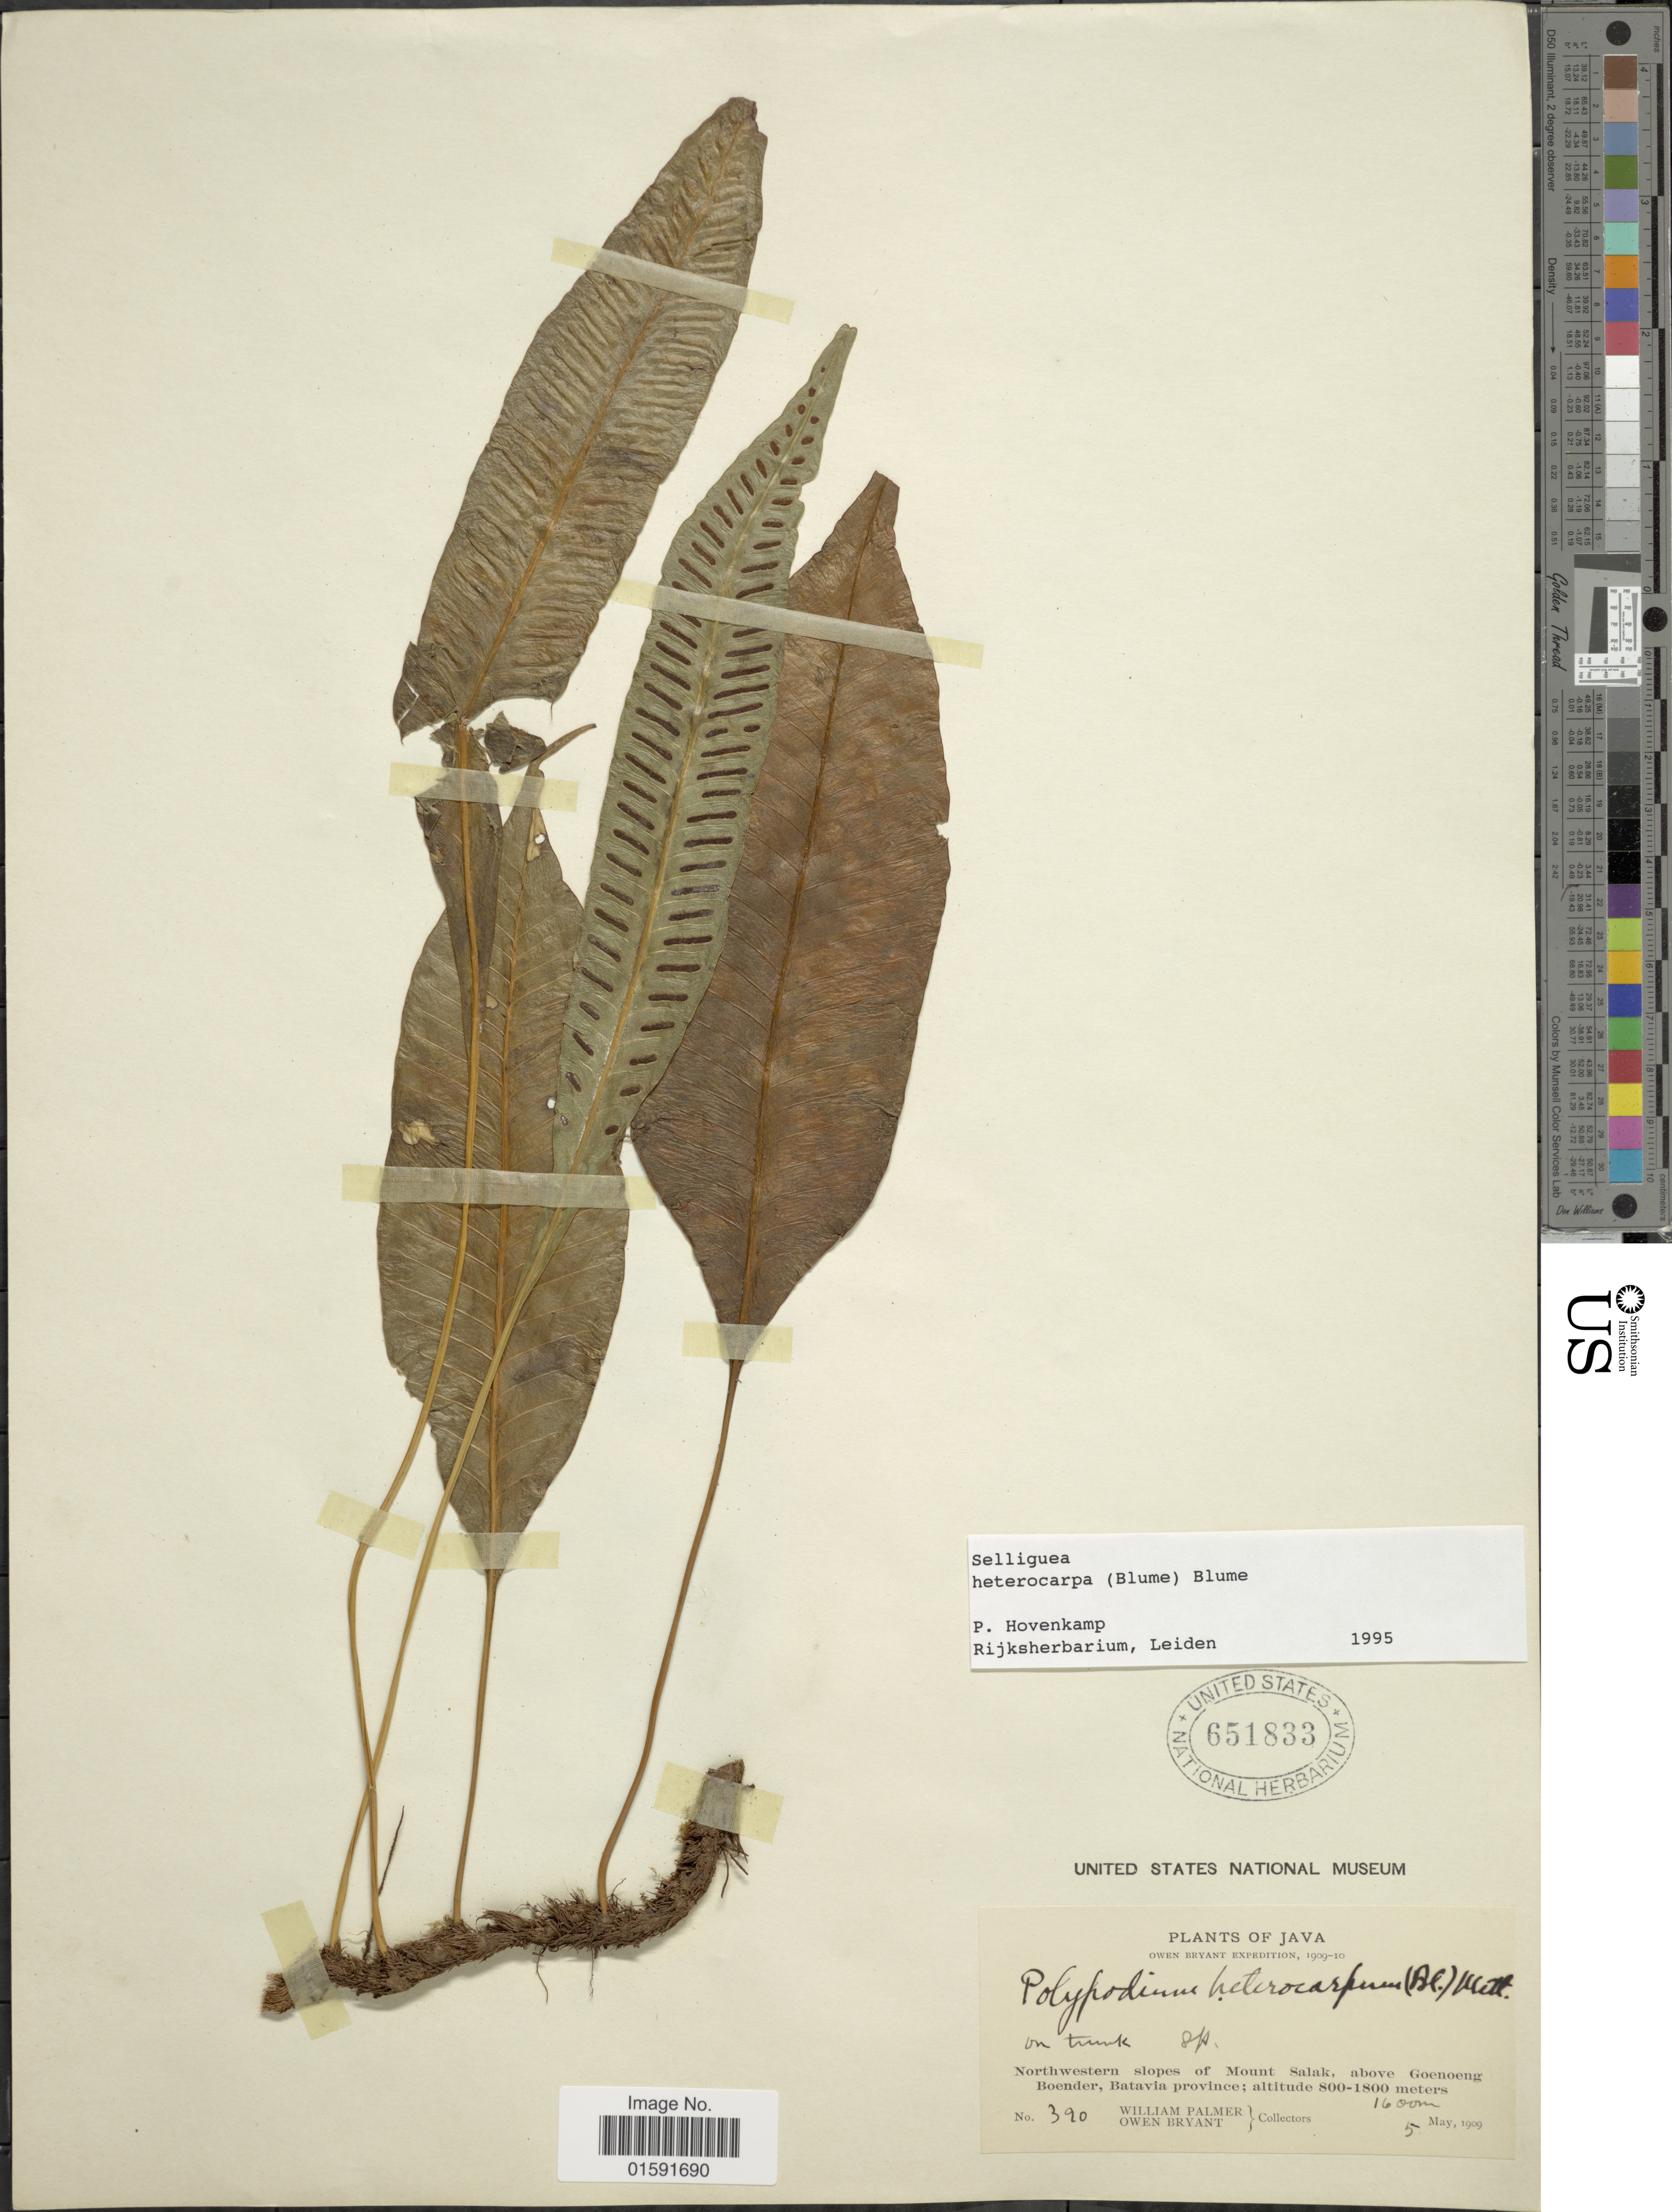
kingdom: Plantae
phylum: Tracheophyta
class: Polypodiopsida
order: Polypodiales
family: Polypodiaceae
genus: Selliguea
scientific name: Selliguea heterocarpa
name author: (Blume) Blume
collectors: W. Palmer & O. Bryant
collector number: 390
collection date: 1905-05-05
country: Indonesia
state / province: Java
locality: Northwestern slopes of Mount Salak, above Goenoeng Boender, Batavia Province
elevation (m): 1600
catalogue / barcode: US 651883